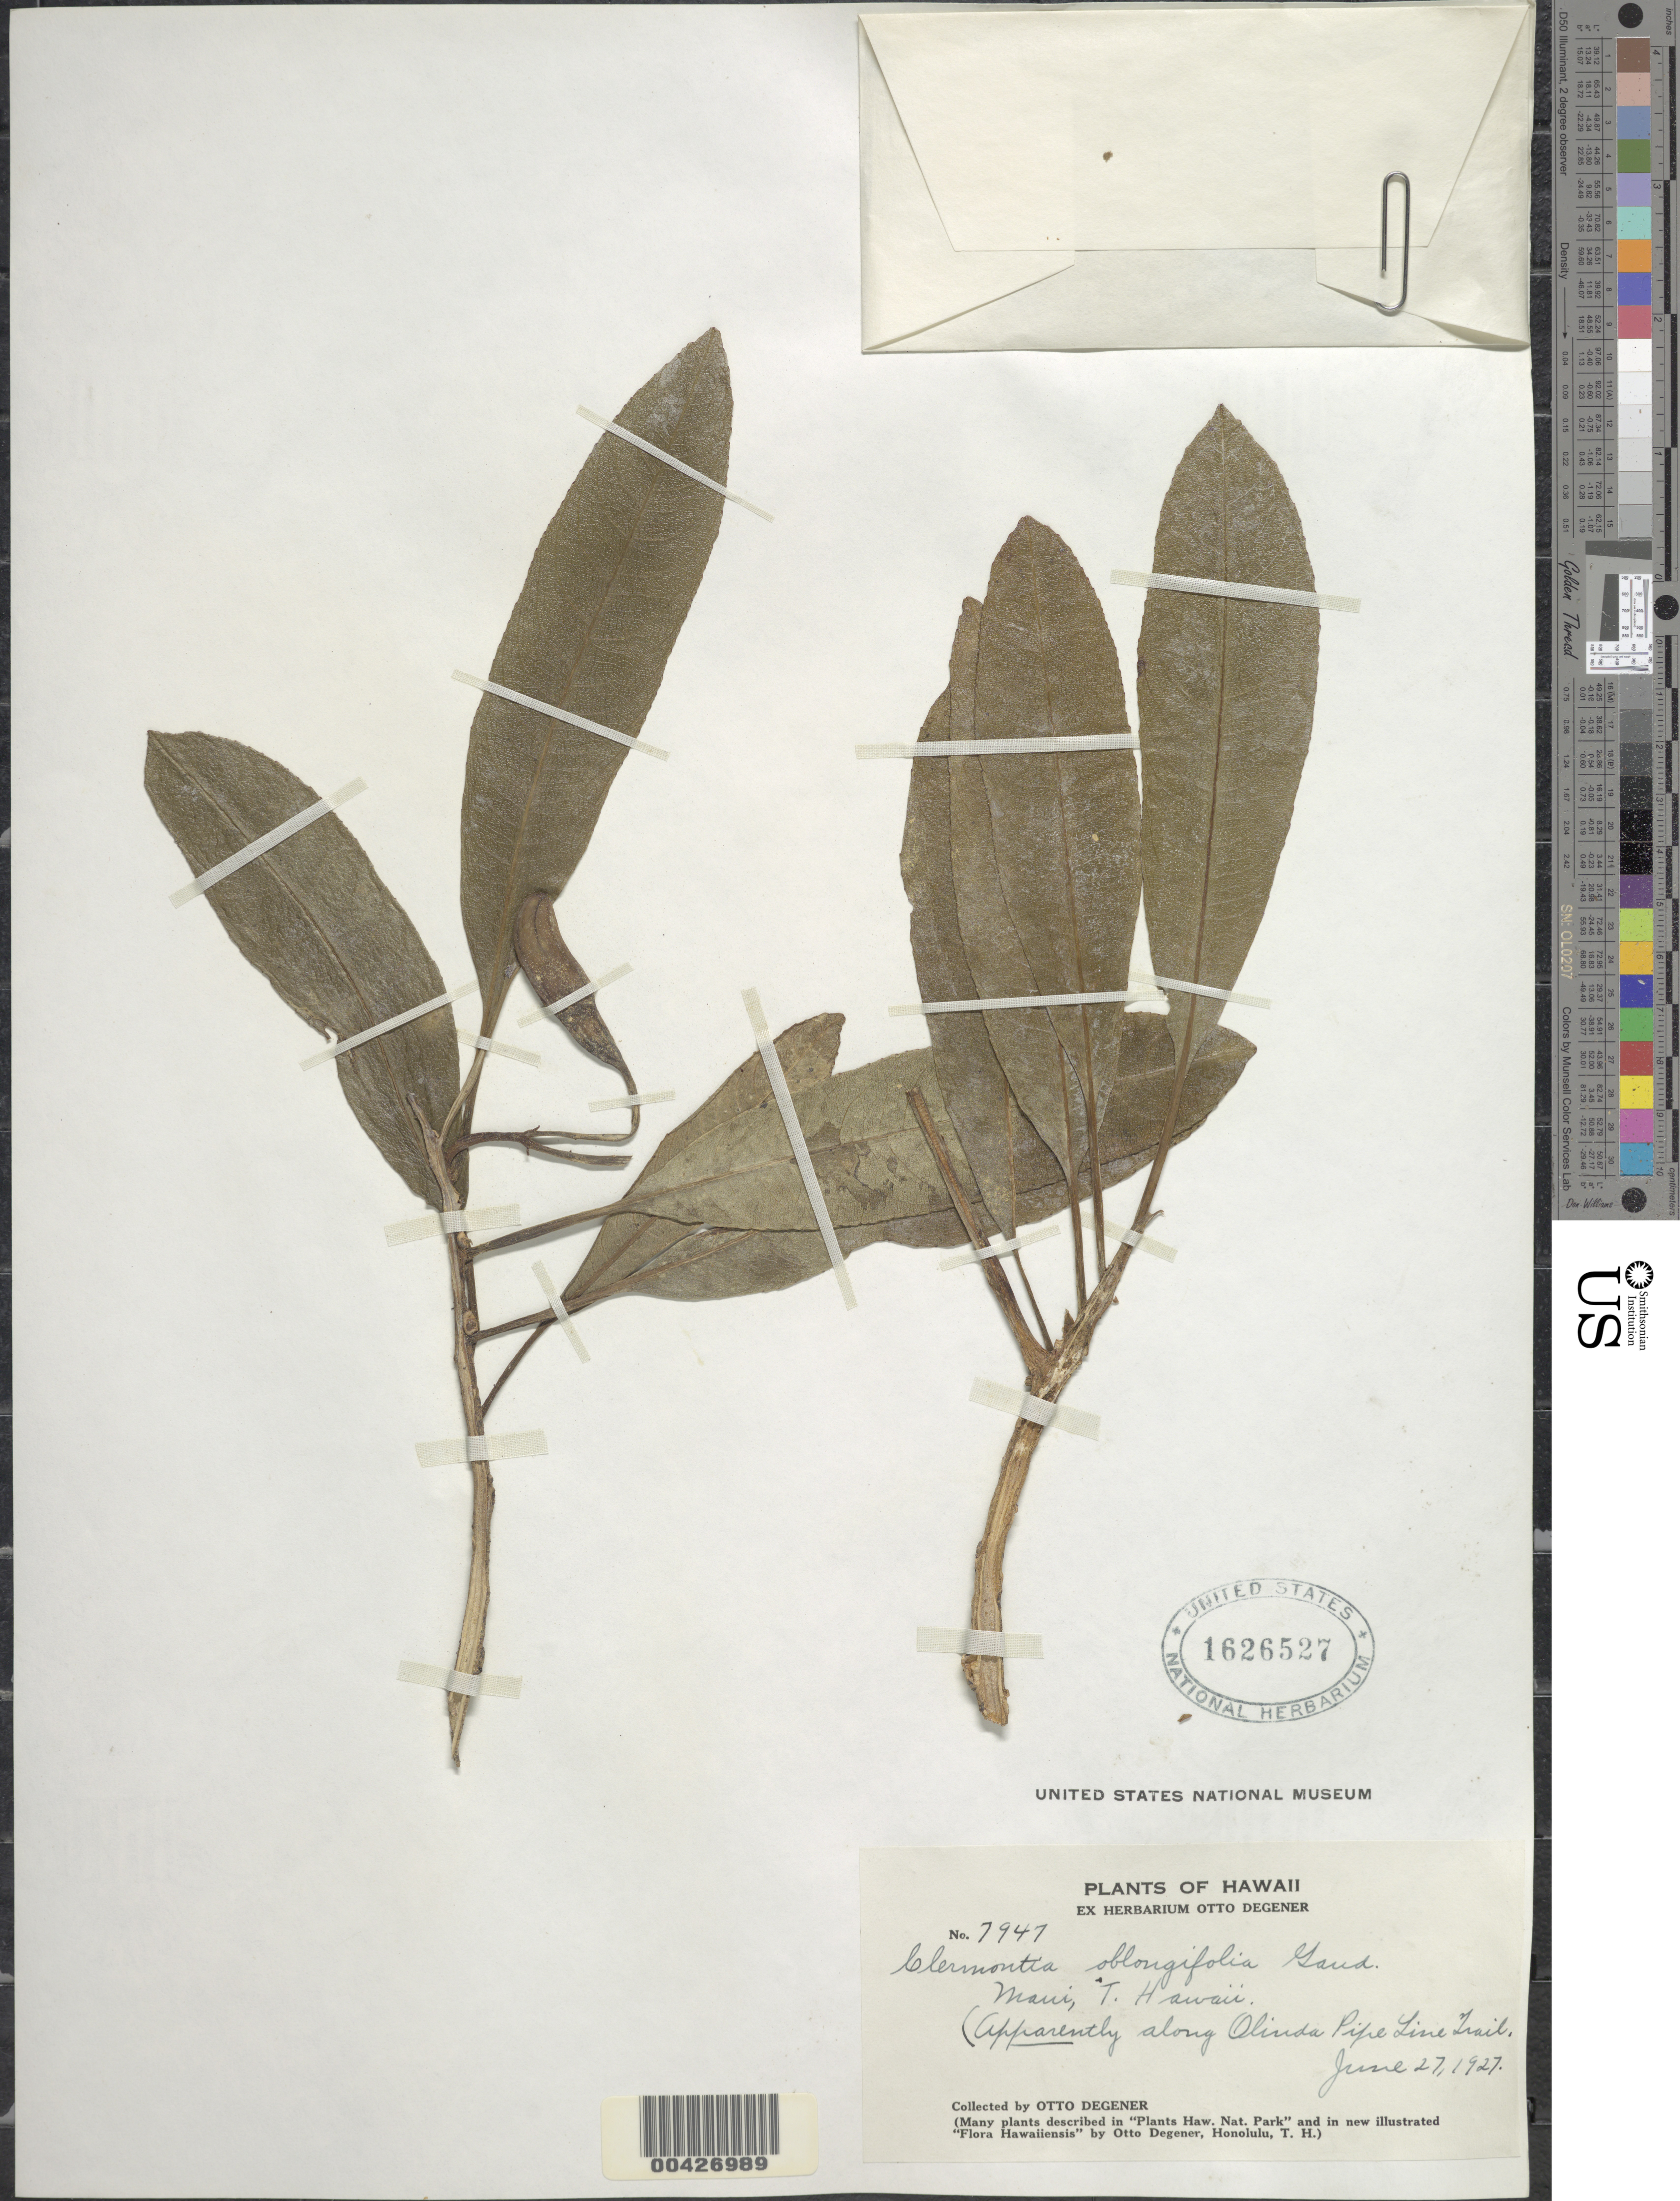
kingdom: Plantae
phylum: Tracheophyta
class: Magnoliopsida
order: Asterales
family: Campanulaceae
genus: Clermontia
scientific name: Clermontia oblongifolia subsp. mauiensis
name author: (Rock) Lammers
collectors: O. Degener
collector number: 7947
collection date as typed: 27 Jun 1927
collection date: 1927-06-27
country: United States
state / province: Hawaii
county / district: Maui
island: Maui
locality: apparently along Olinda Pipe Line Trail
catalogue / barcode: US 1626527